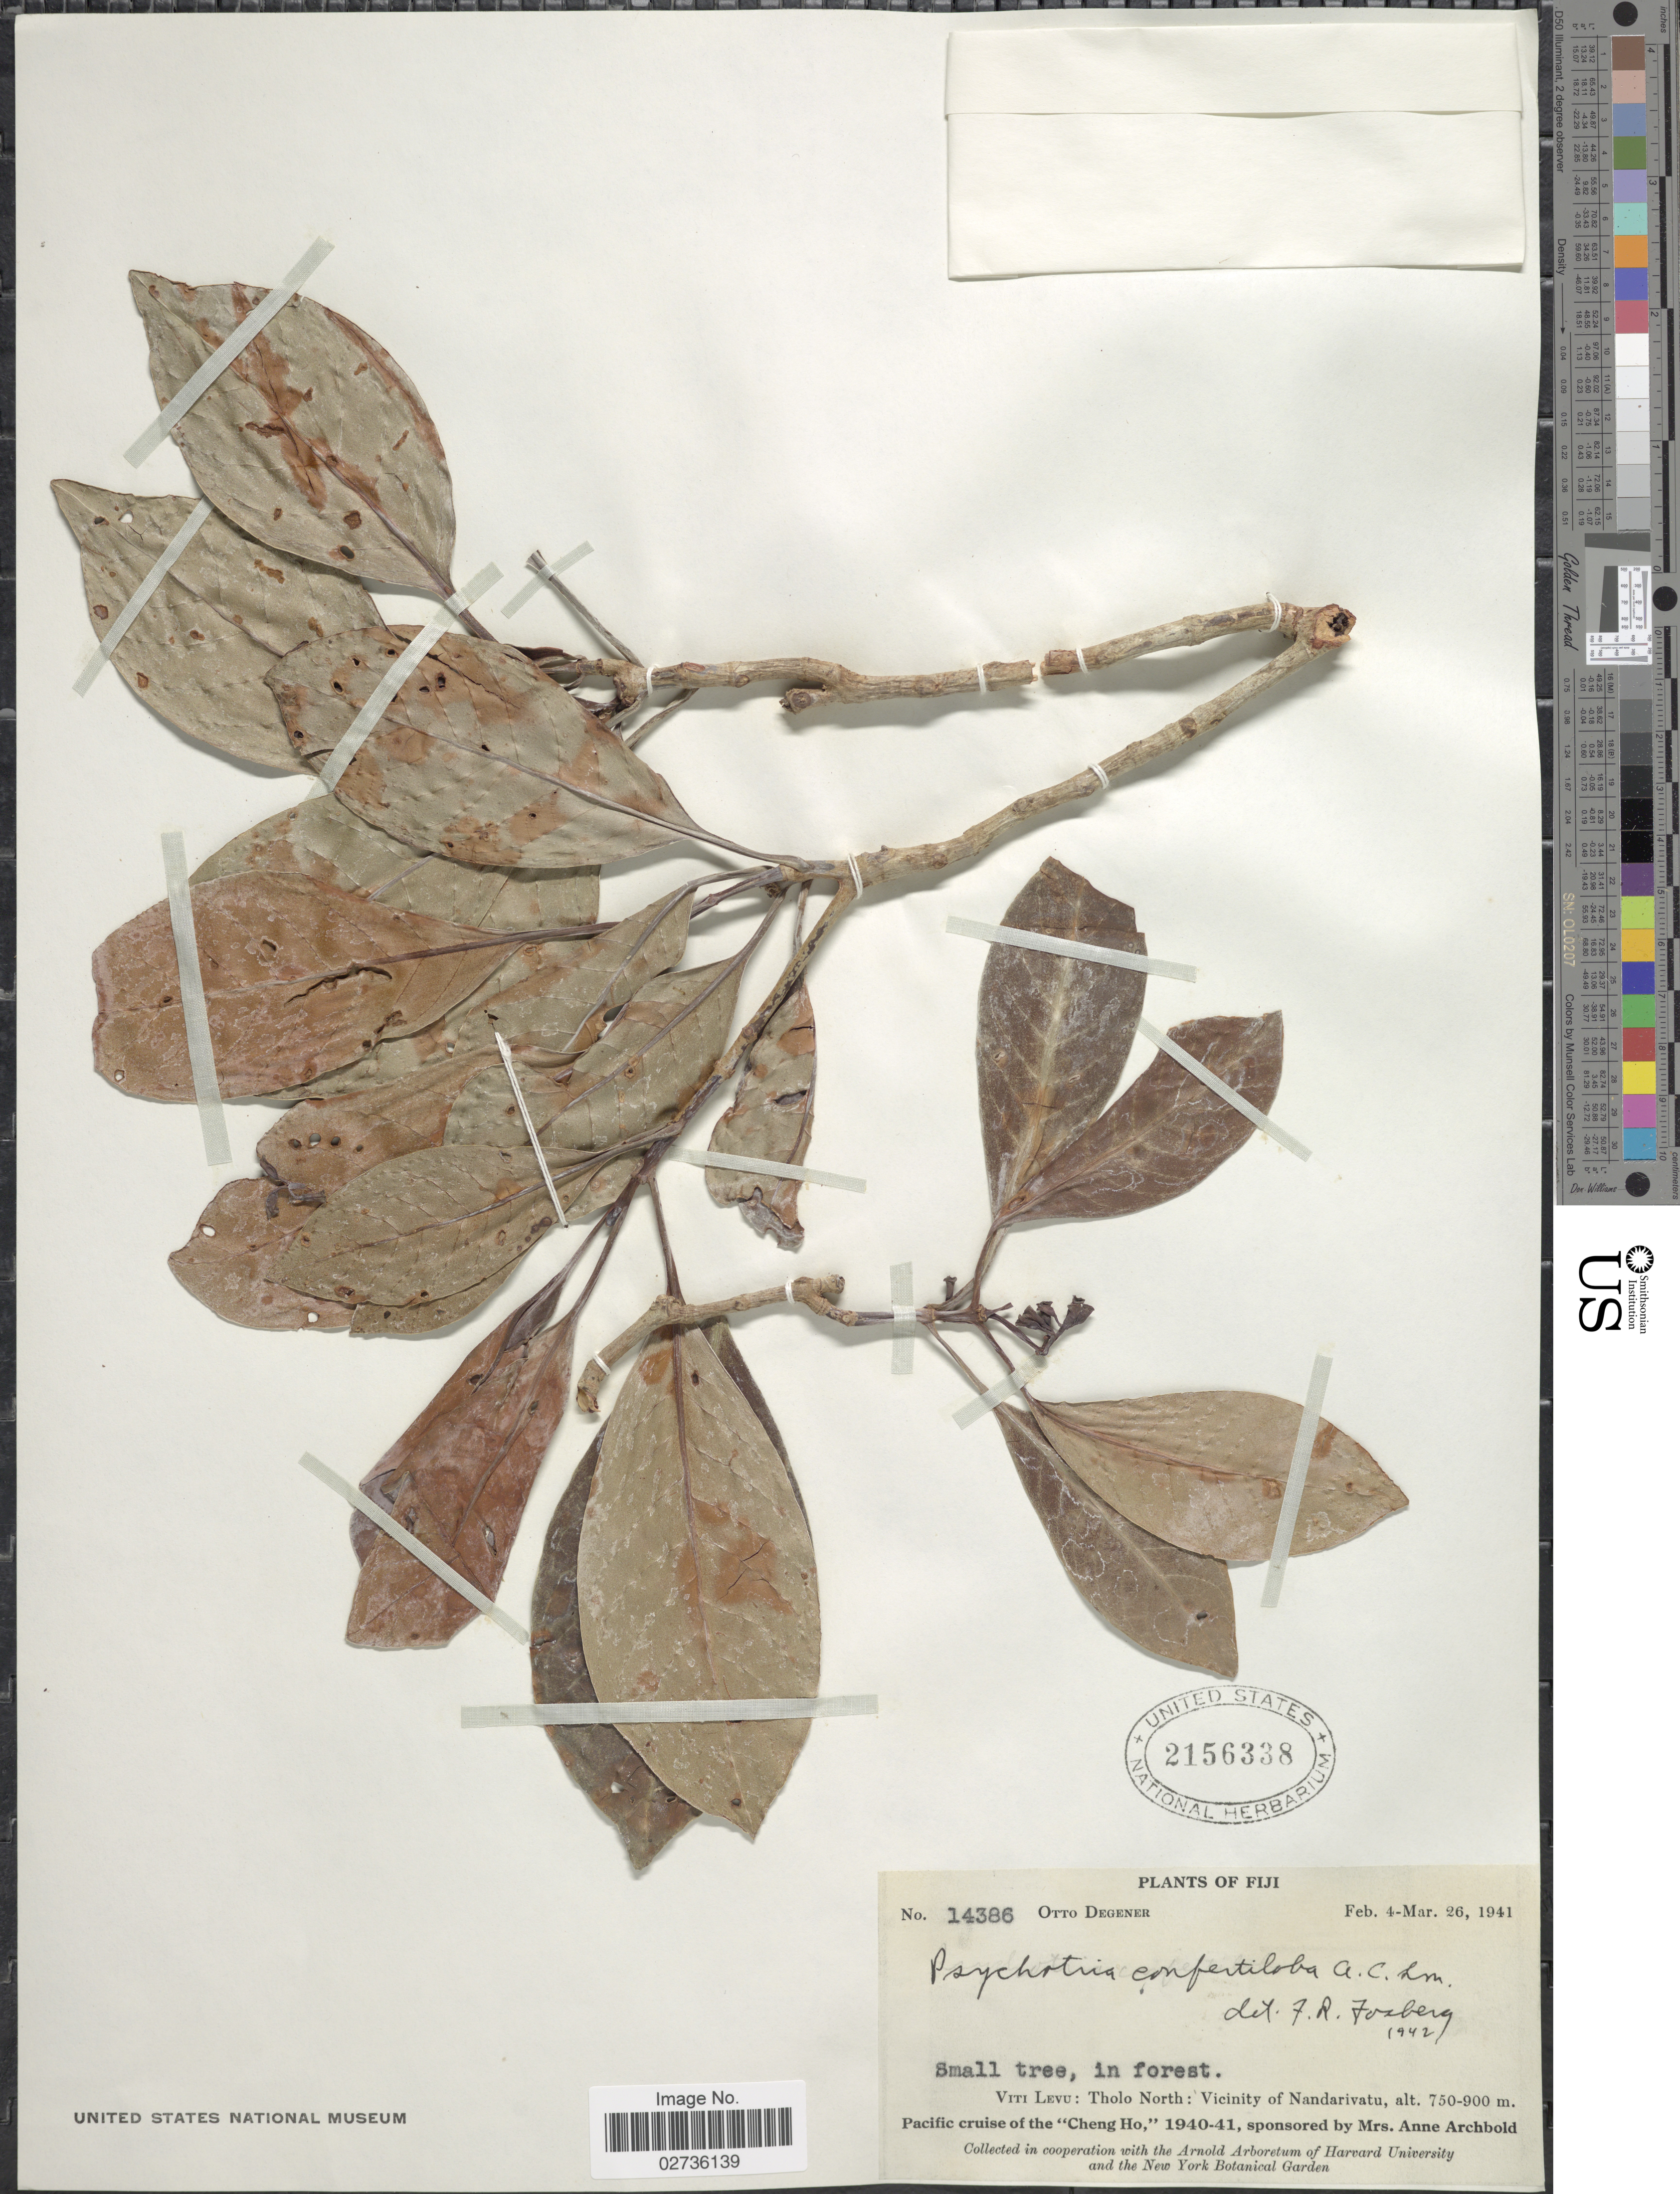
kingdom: Plantae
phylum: Tracheophyta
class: Magnoliopsida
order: Gentianales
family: Rubiaceae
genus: Psychotria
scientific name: Psychotria confertiloba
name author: A.C. Sm.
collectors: O. Degener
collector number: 14386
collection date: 1941-02-04/1941-03-26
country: Fiji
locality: Viti Levu: Tholo North: Vicinity of Nandarivatu.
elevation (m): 750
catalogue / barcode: US 2156338